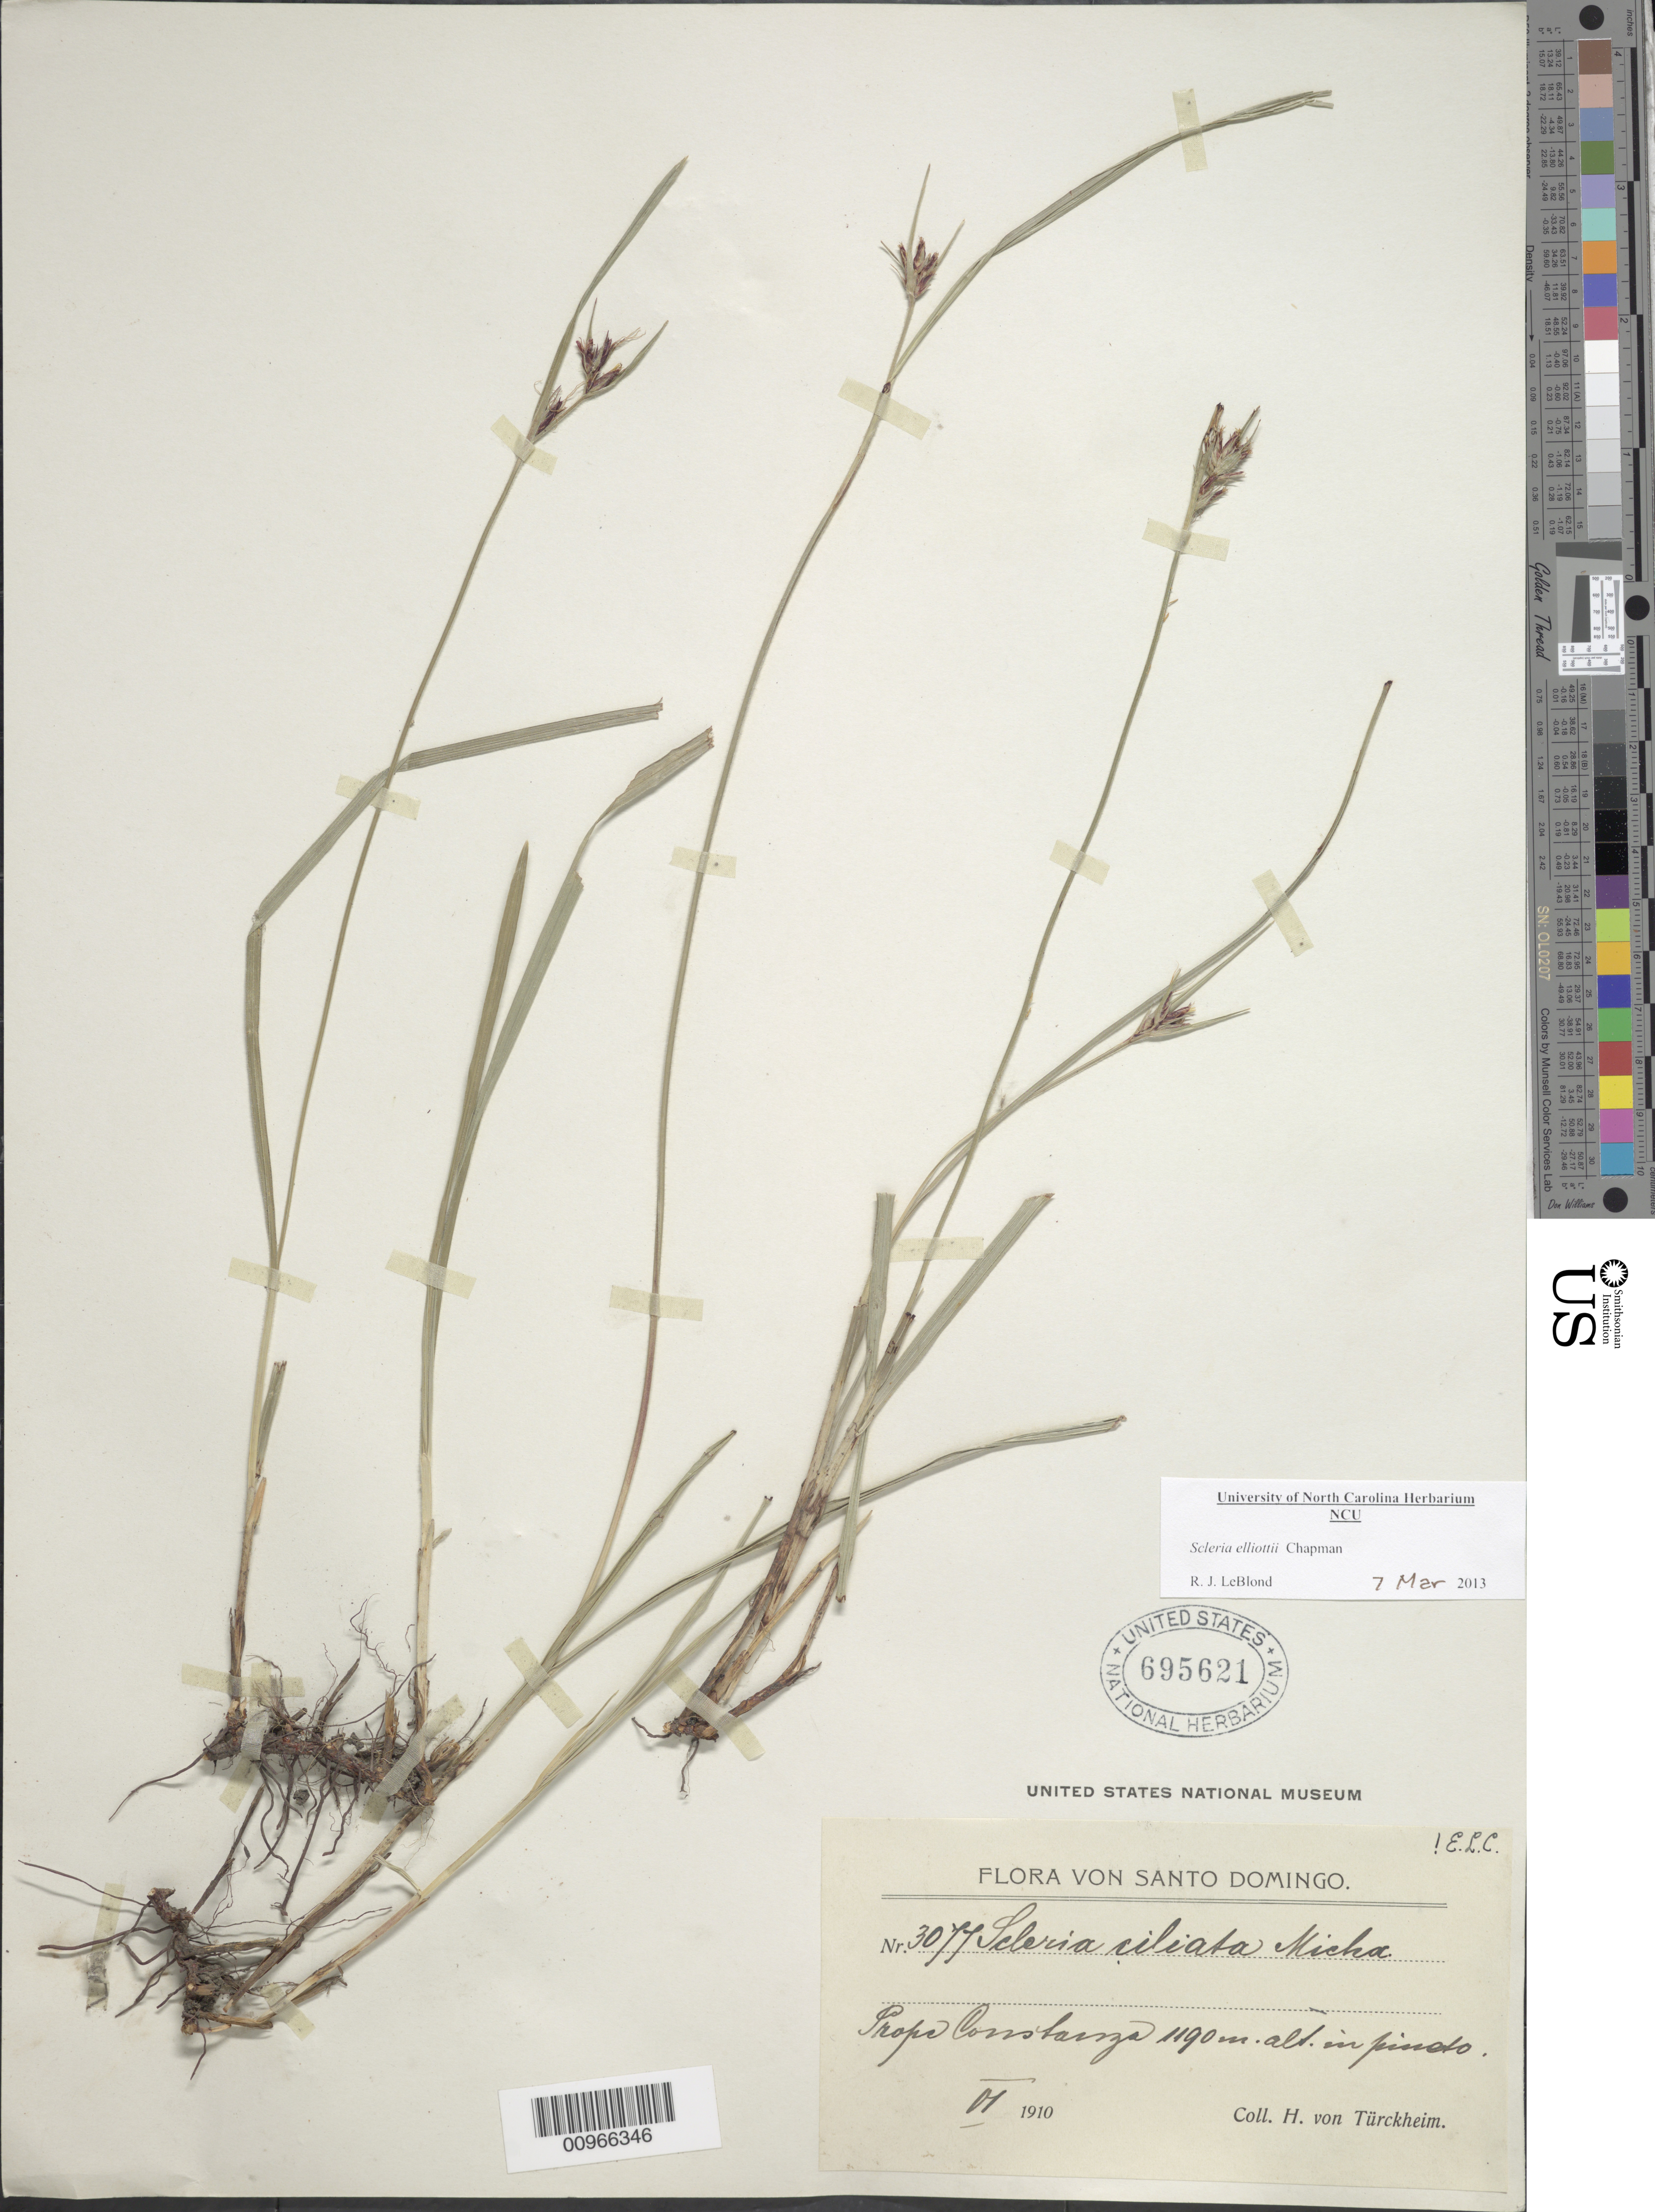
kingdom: Plantae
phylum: Tracheophyta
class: Liliopsida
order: Poales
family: Cyperaceae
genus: Scleria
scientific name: Scleria ciliata var. ciliata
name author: Michx.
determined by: Core, E. L.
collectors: H. von Türckheim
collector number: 3077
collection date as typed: Jun 1910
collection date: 1910-06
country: Dominican Republic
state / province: La Vega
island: Hispaniola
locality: Prope Constanza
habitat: In pincto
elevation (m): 1190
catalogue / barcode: US 695621